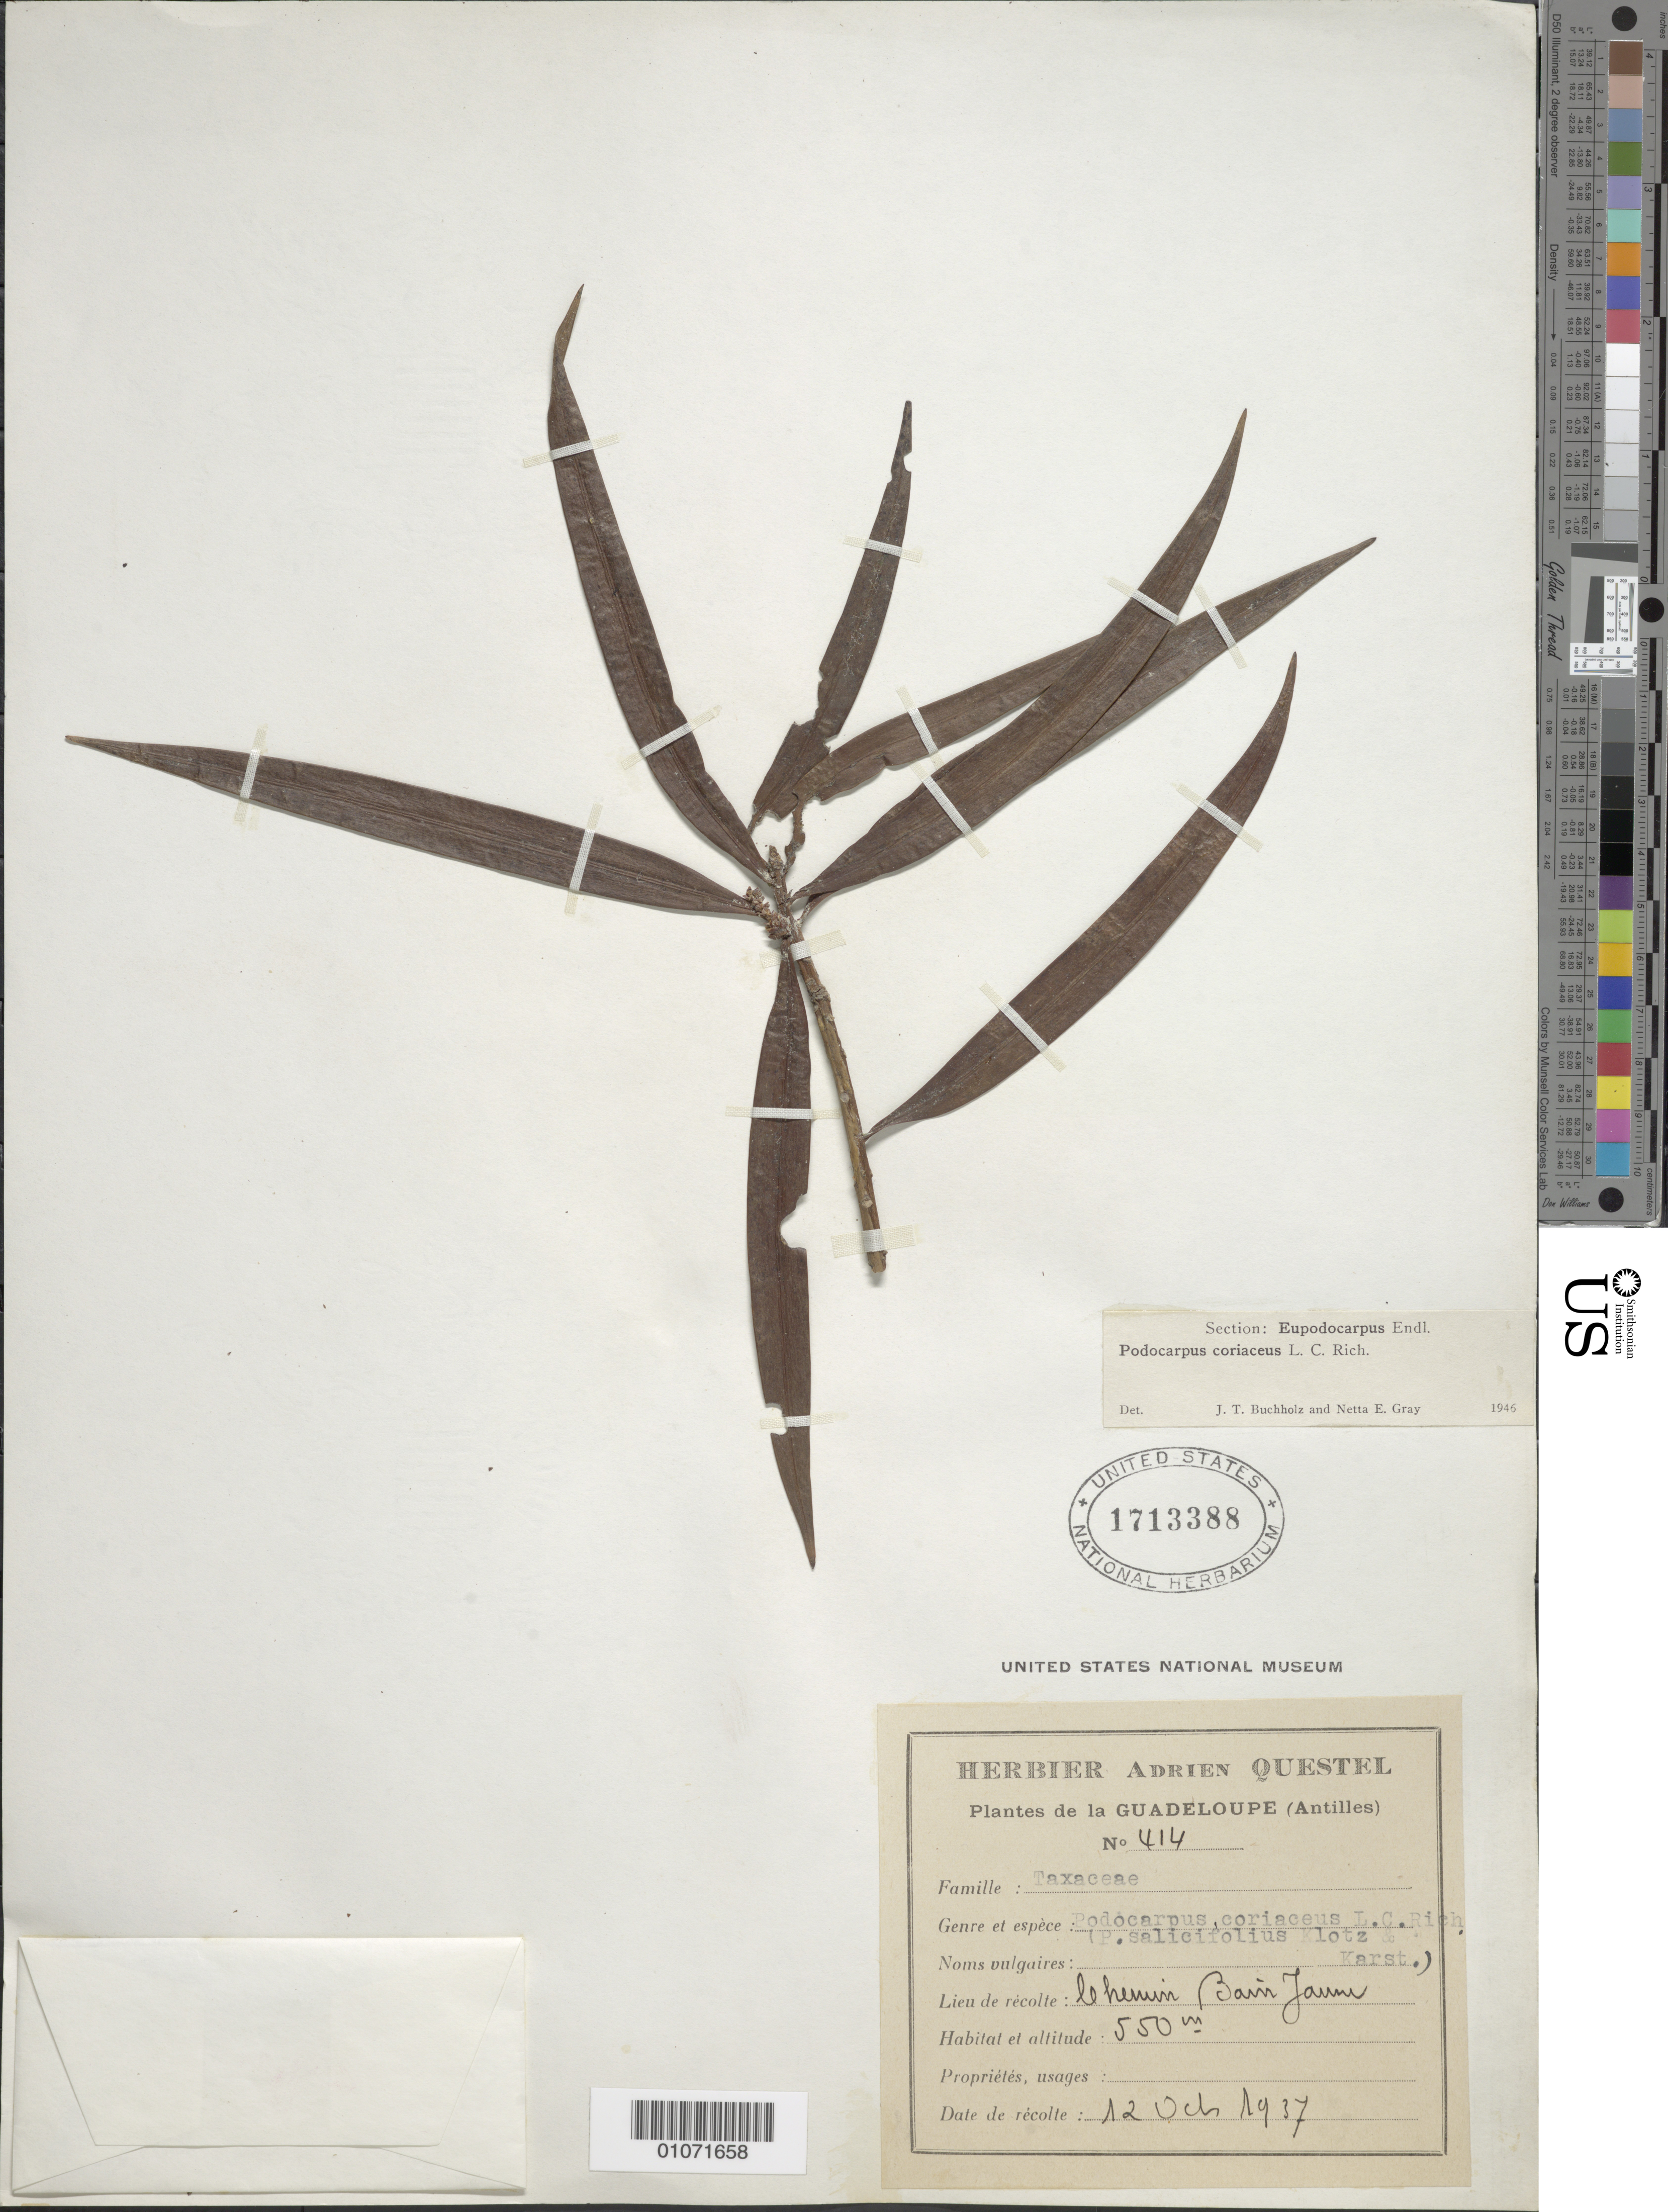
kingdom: Plantae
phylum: Tracheophyta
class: Pinopsida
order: Pinales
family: Podocarpaceae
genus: Podocarpus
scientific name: Podocarpus coriaceus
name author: Rich. & A. Rich.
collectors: A. Questel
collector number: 414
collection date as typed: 12 Oct 1937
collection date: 1937-10-12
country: Guadeloupe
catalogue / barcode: US 1713388